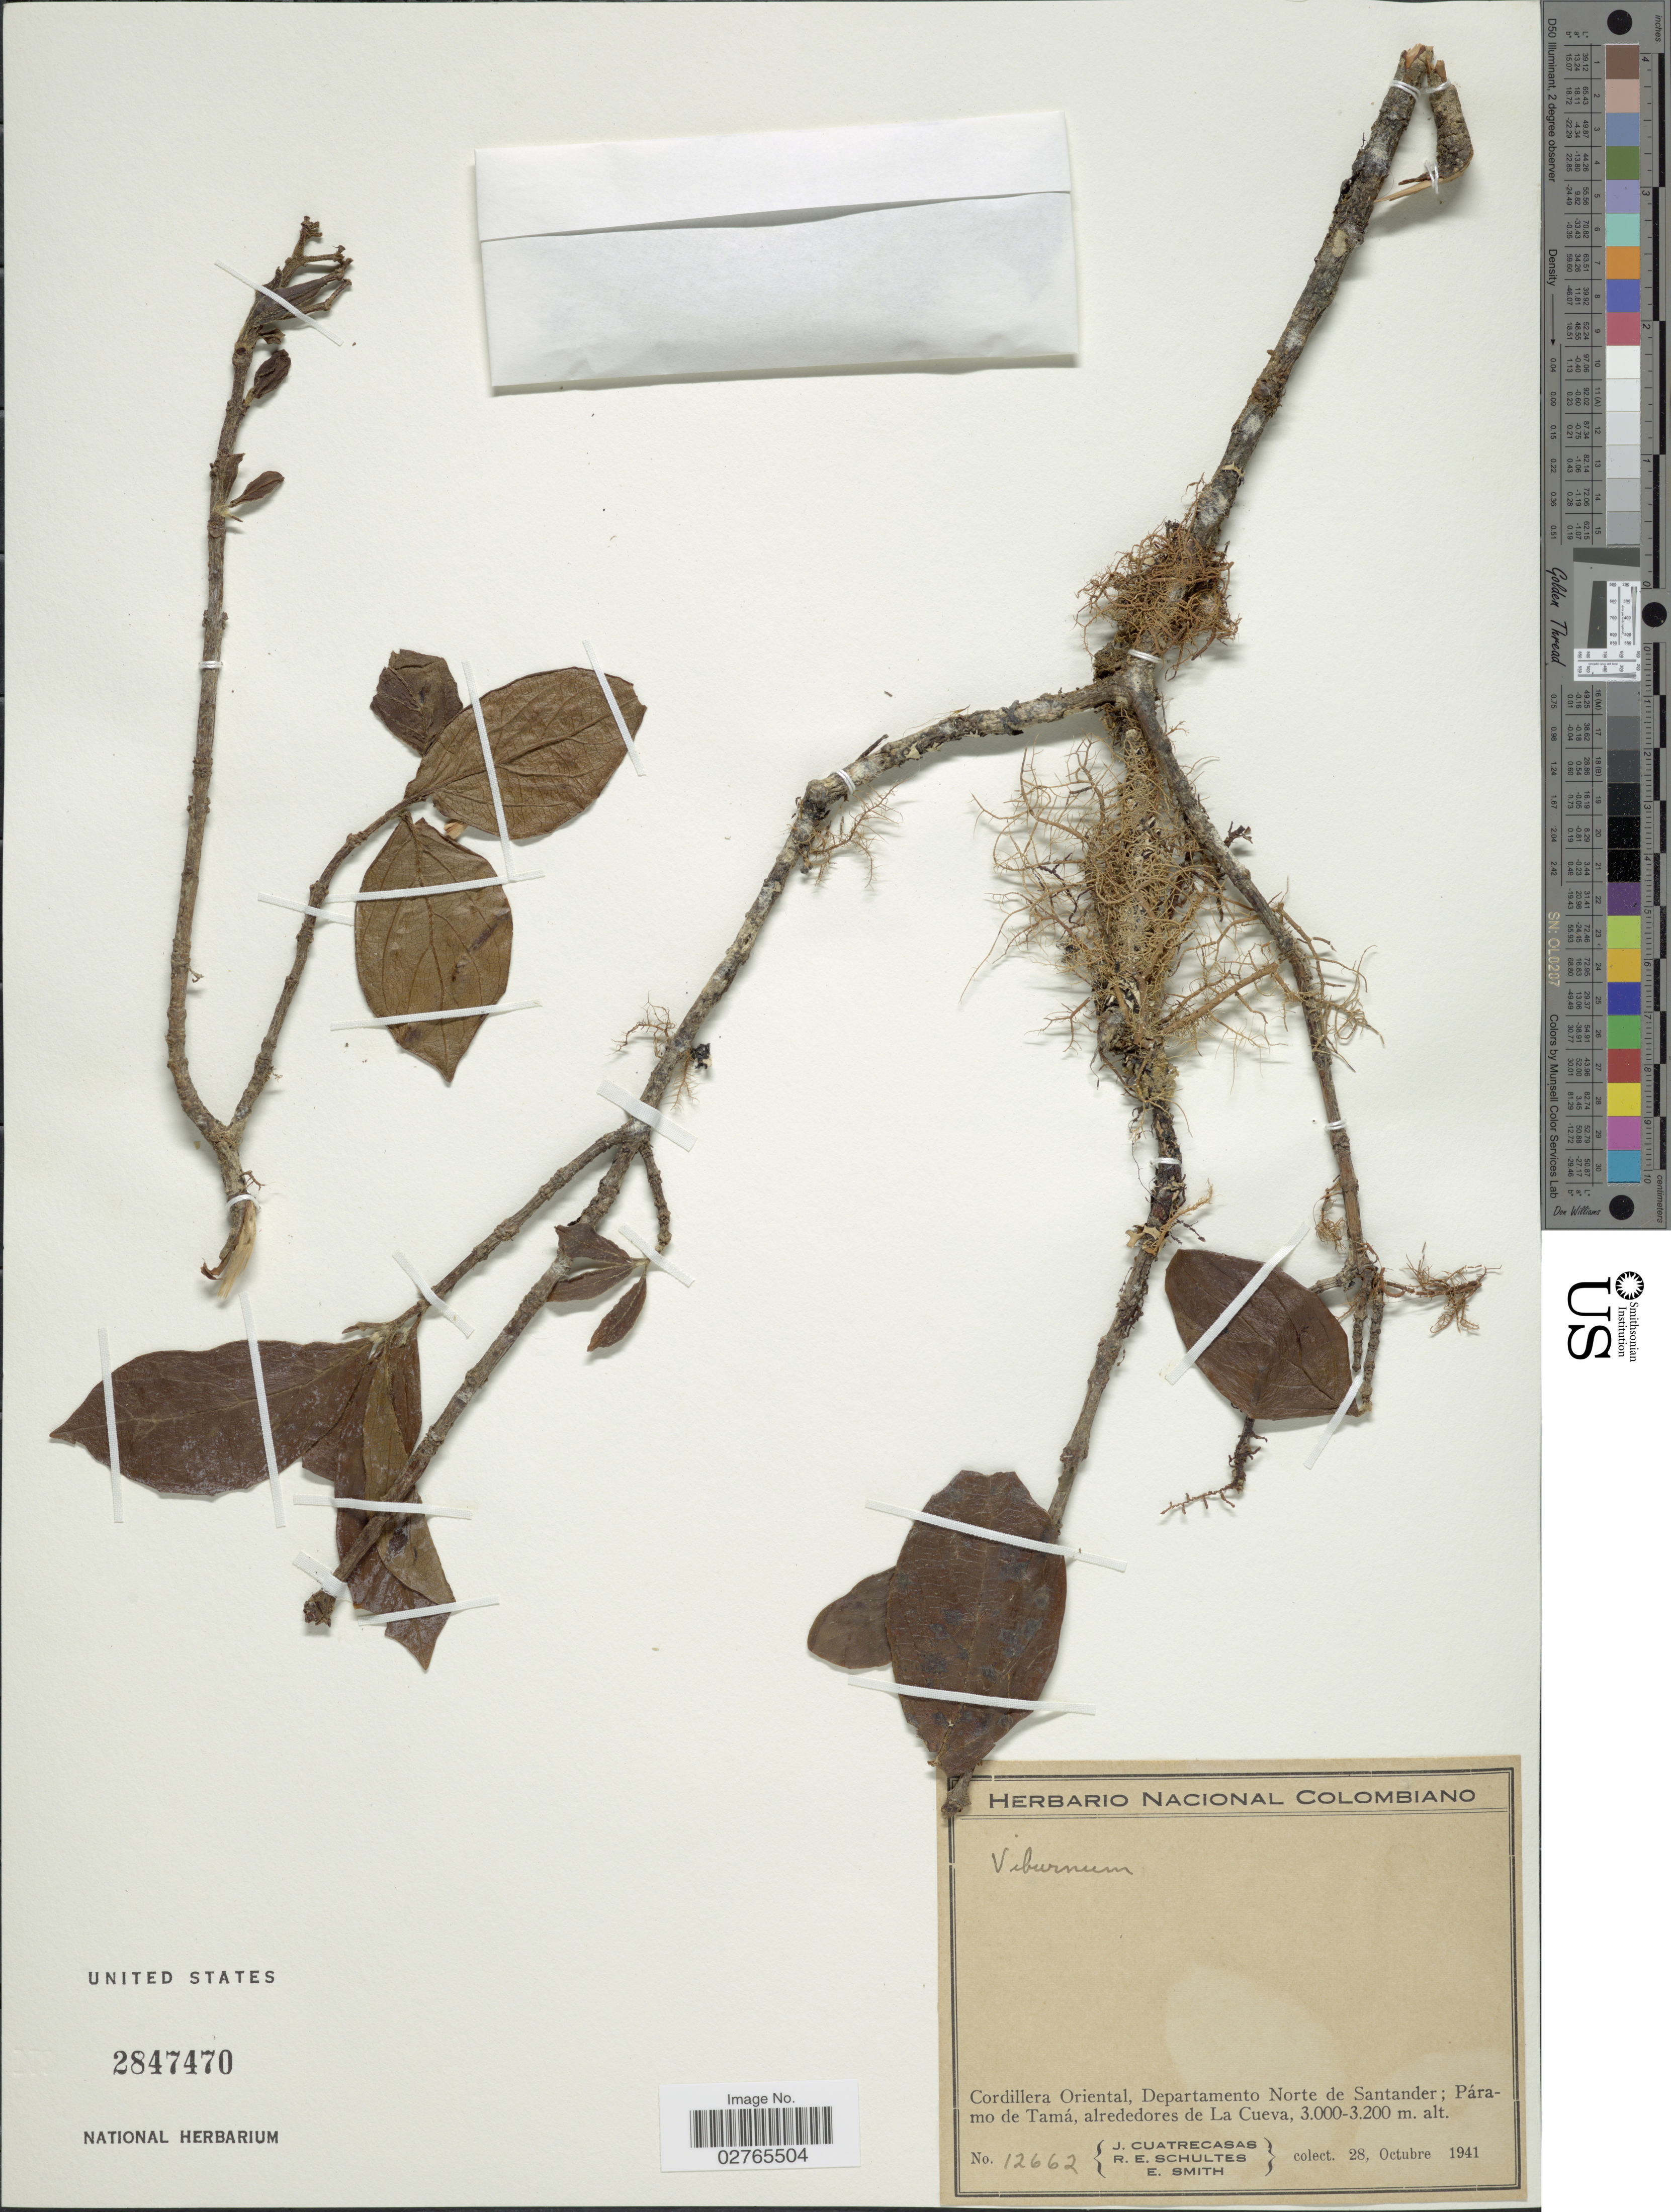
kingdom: Plantae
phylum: Tracheophyta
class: Magnoliopsida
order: Dipsacales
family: Viburnaceae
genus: Viburnum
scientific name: Viburnum sp.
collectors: J. Cuatrecasas, R. E. Schultes & E. Smith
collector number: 12662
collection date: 1941-10-28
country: Colombia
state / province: Norte de Santander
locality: Cordillera Oriental, Departamento Norte de Santander; Páramo de Tamá, alrededores de La Cueva.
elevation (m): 3000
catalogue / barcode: US 2847470